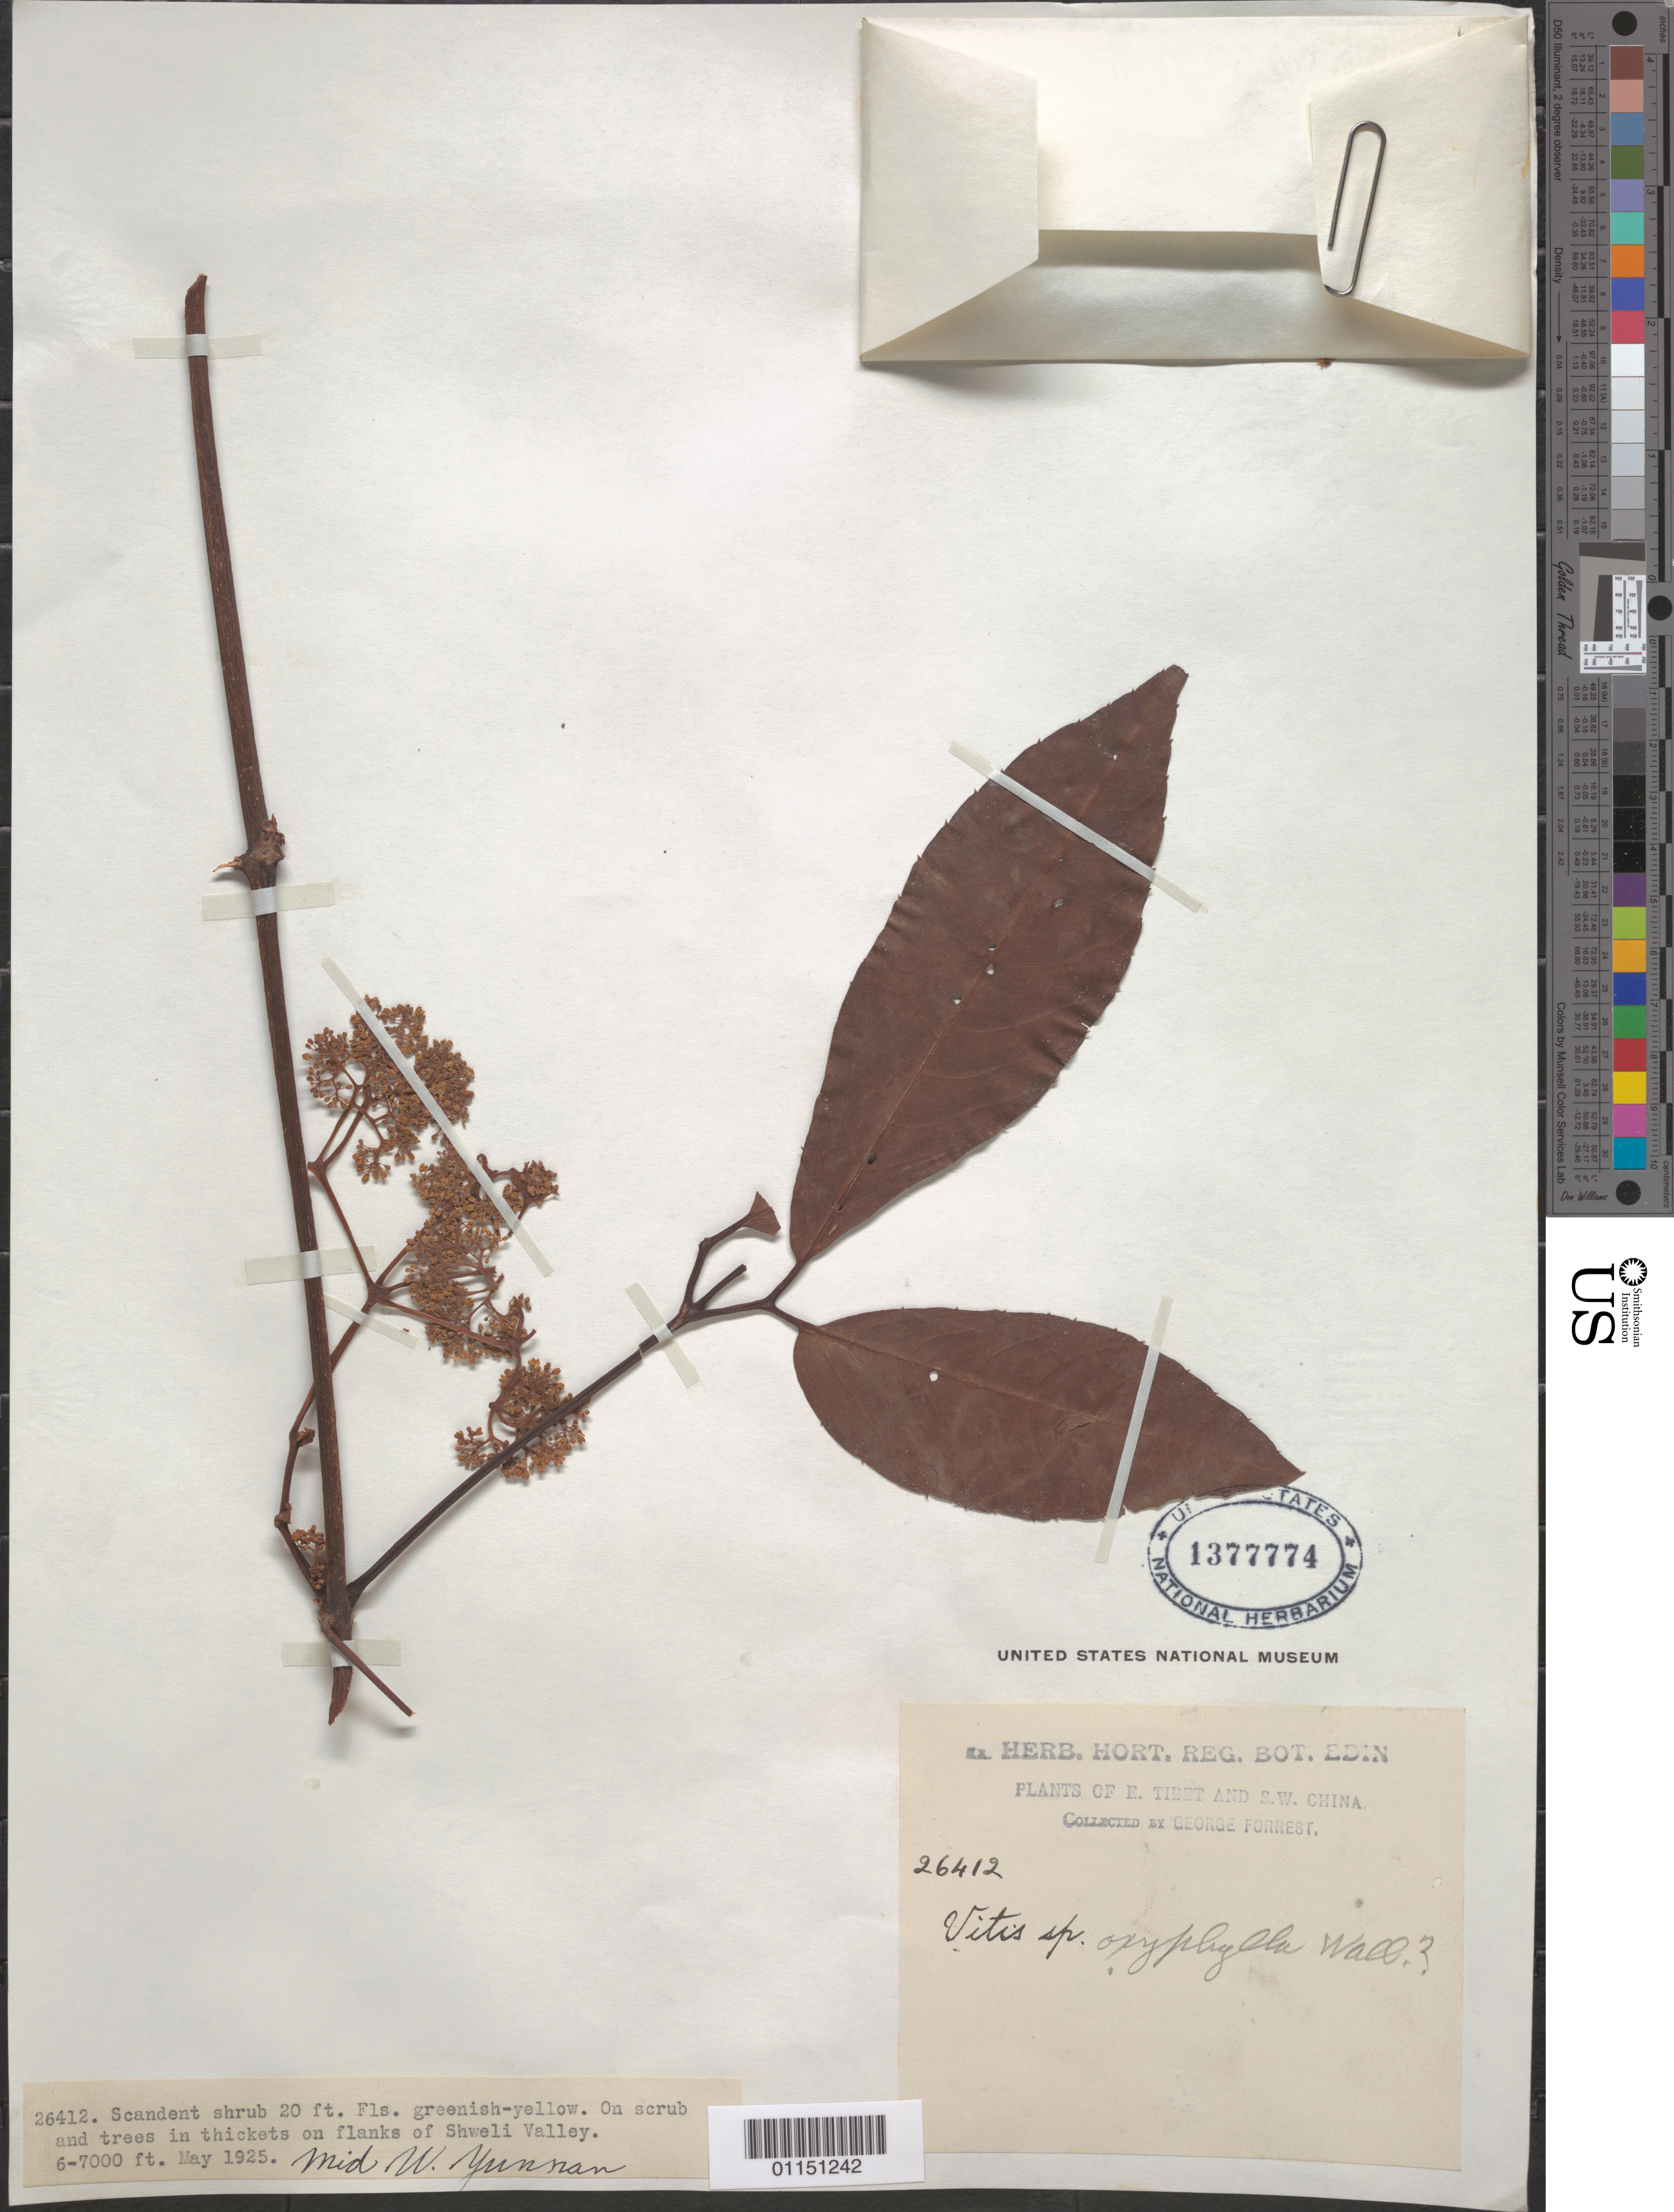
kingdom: Plantae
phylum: Tracheophyta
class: Magnoliopsida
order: Vitales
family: Vitaceae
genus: Vitis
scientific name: Vitis oxyphylla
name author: A. Rich.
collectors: G. Forrest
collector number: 26412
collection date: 1925-05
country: Myanmar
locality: Shweli Valley.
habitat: Scandent shrub. On scrub and trees in thickets.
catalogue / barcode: US 1377774